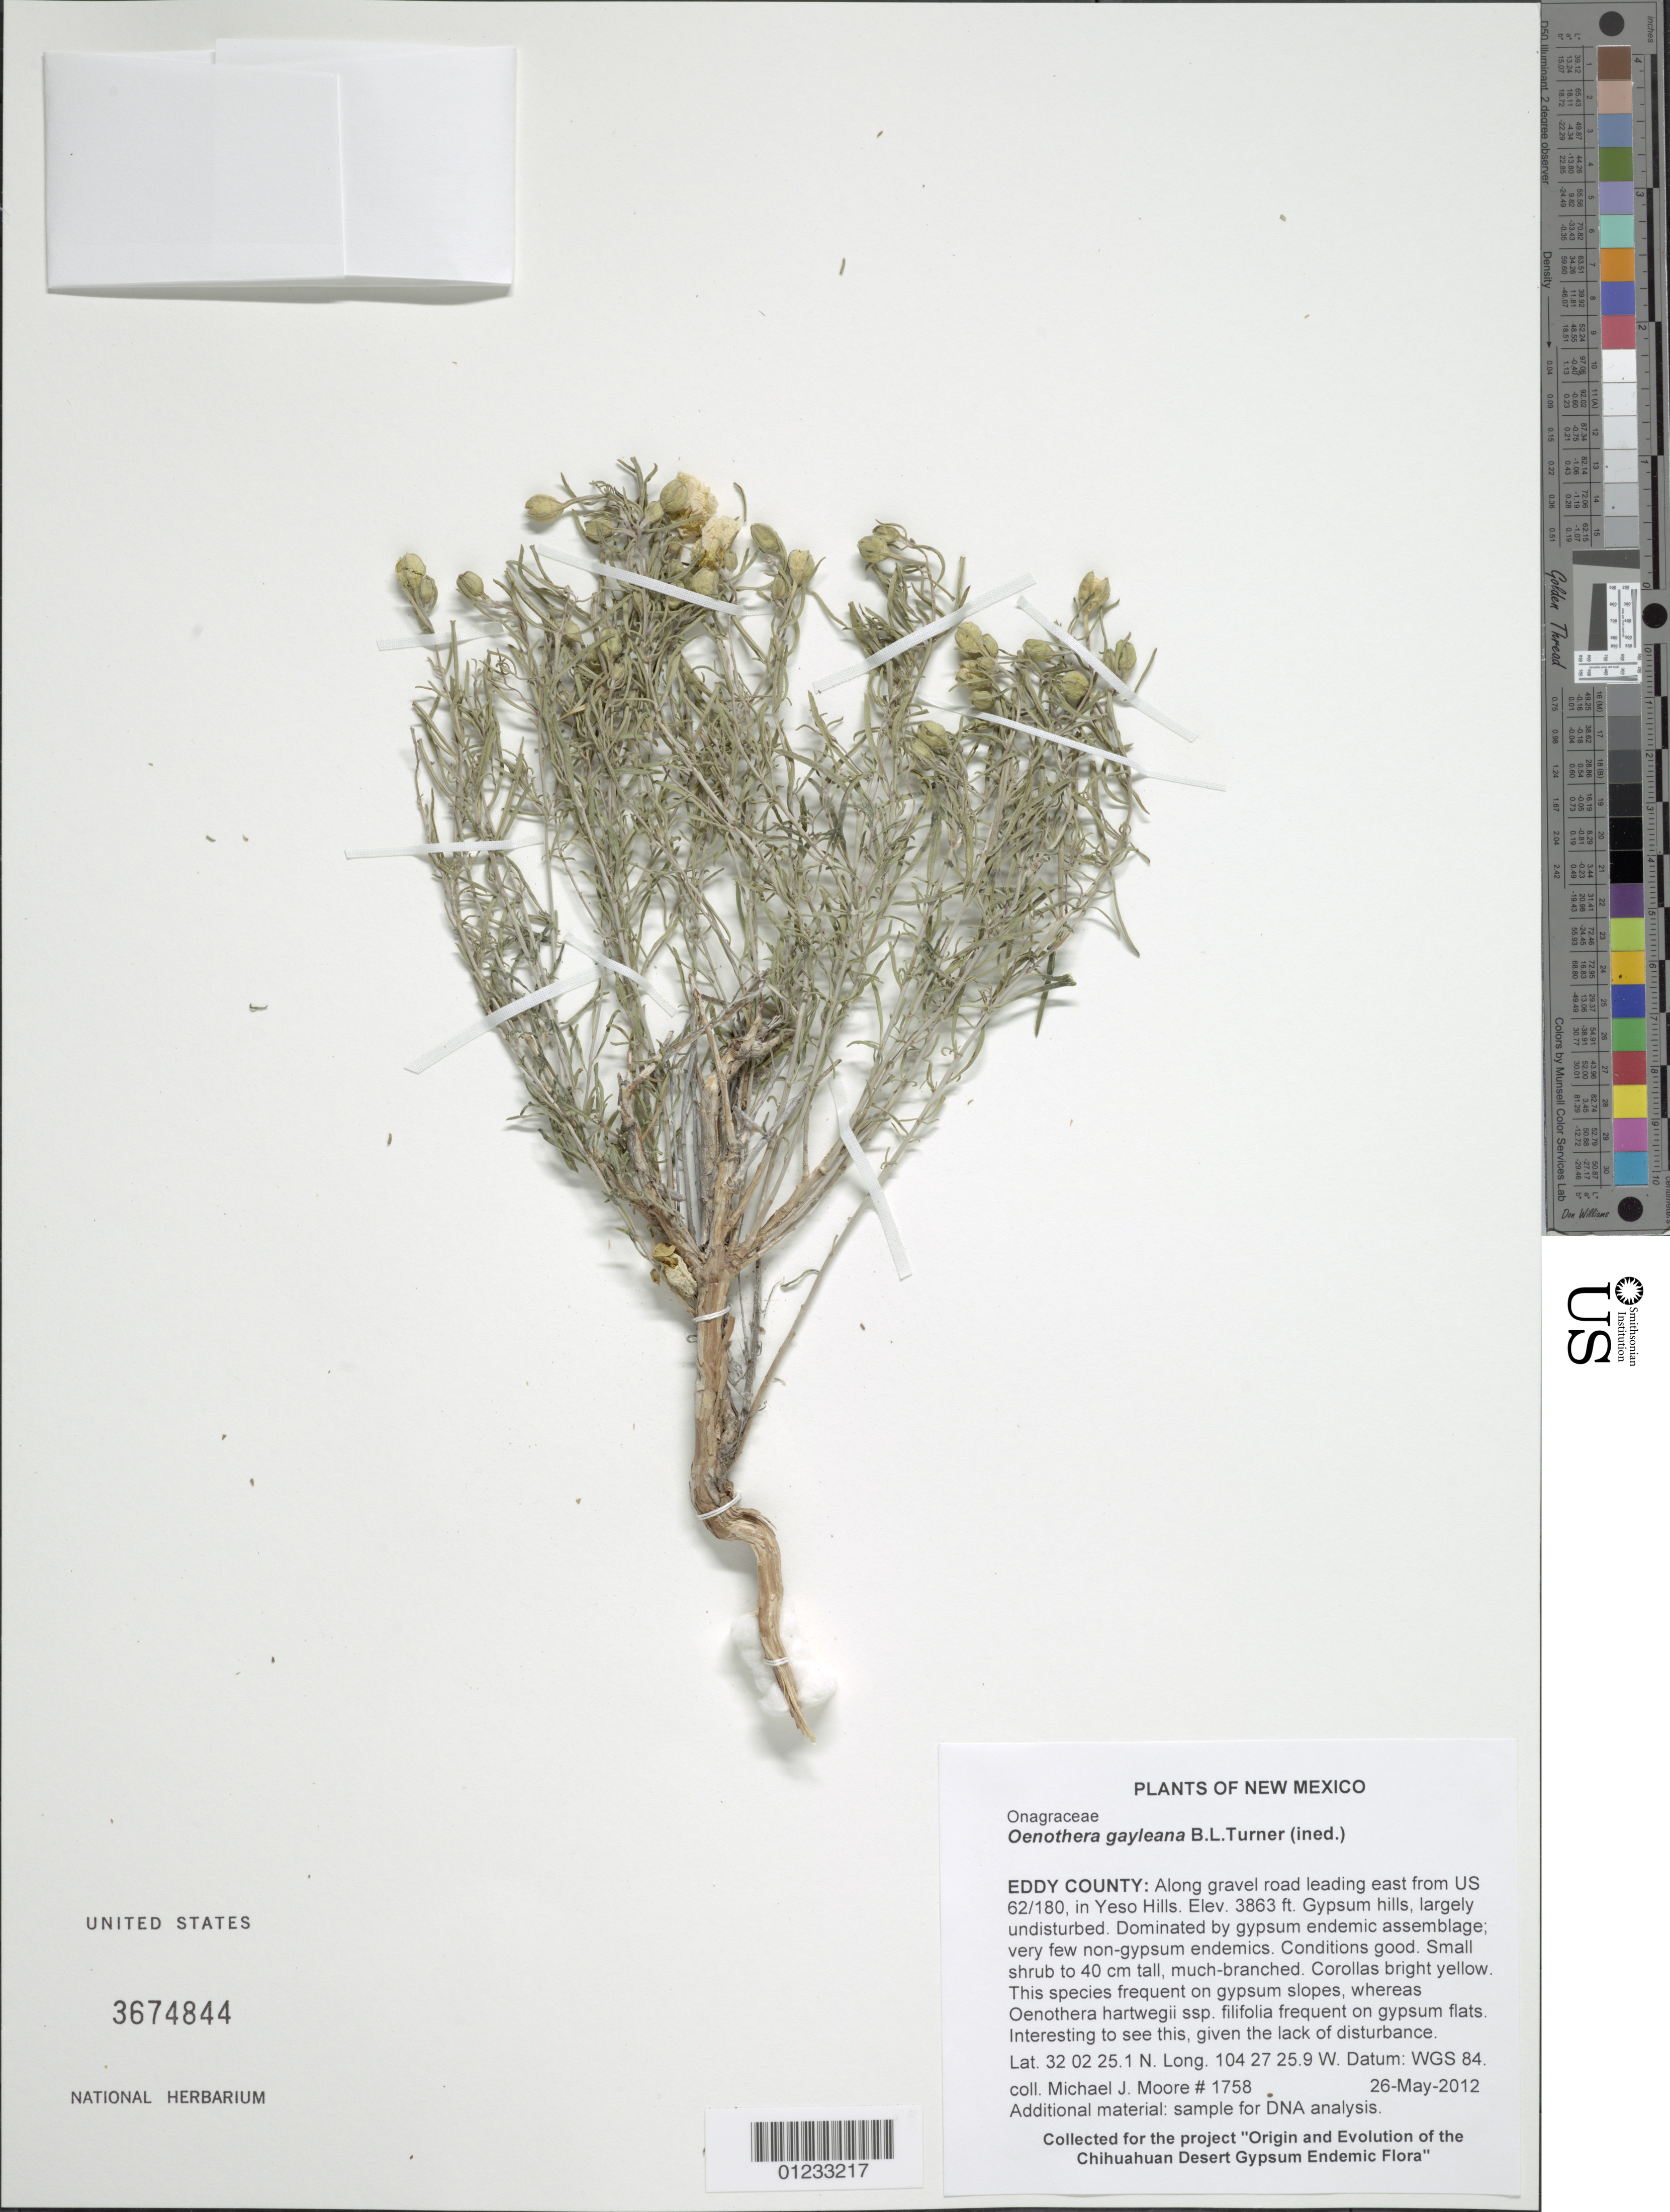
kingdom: Plantae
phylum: Tracheophyta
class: Magnoliopsida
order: Myrtales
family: Onagraceae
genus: Oenothera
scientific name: Oenothera gayleana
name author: B.L. Turner & Moore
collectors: M. J. Moore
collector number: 1758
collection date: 2008-05-25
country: United States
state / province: New Mexico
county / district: Eddy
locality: Along gravel road leading east from US 62/180, in Yeso Hills.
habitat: Gypsum hills, largely undisturbed. Dominated by gypsum endemic assemblage; very few non-gypsum endemics. Conditions good.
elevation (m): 1177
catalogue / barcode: US 3674844